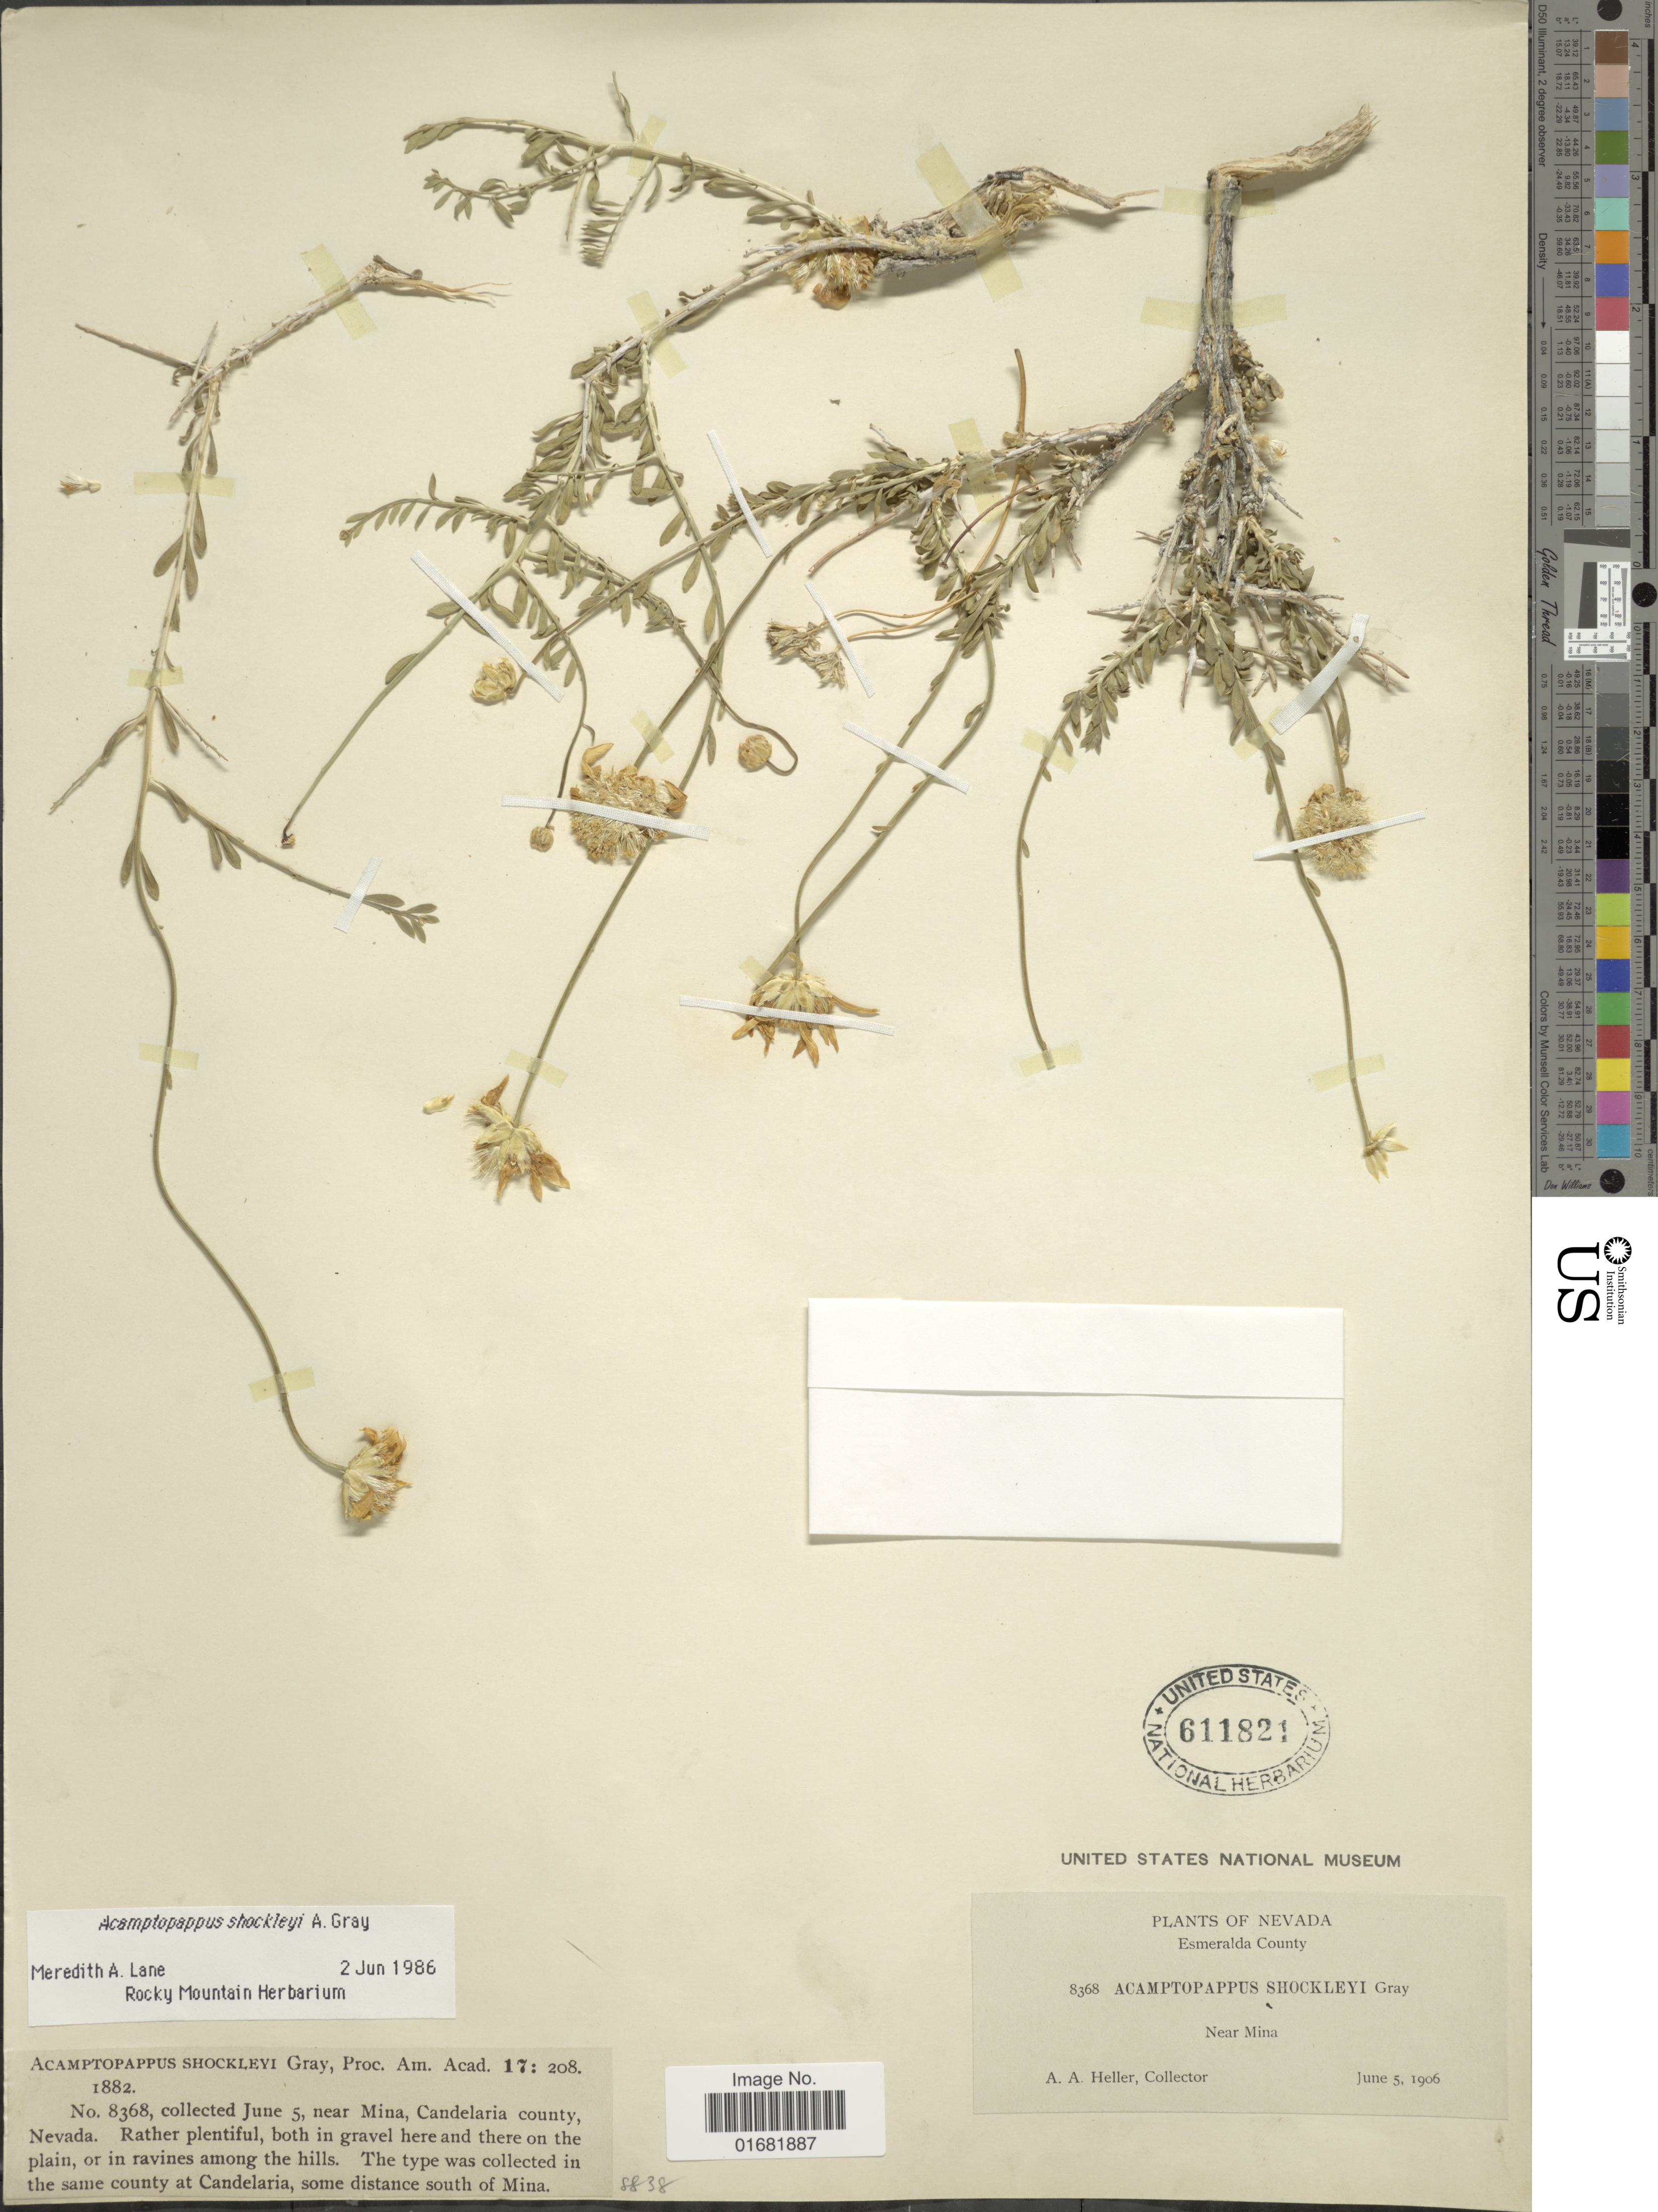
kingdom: Plantae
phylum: Tracheophyta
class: Magnoliopsida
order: Asterales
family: Asteraceae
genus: Acamptopappus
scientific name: Acamptopappus shockleyi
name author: A. Gray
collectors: A. A. Heller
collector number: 8368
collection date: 1906-06-05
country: United States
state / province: Nevada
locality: Esmeralda County. Near Mina, Candelaria County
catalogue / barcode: US 611821